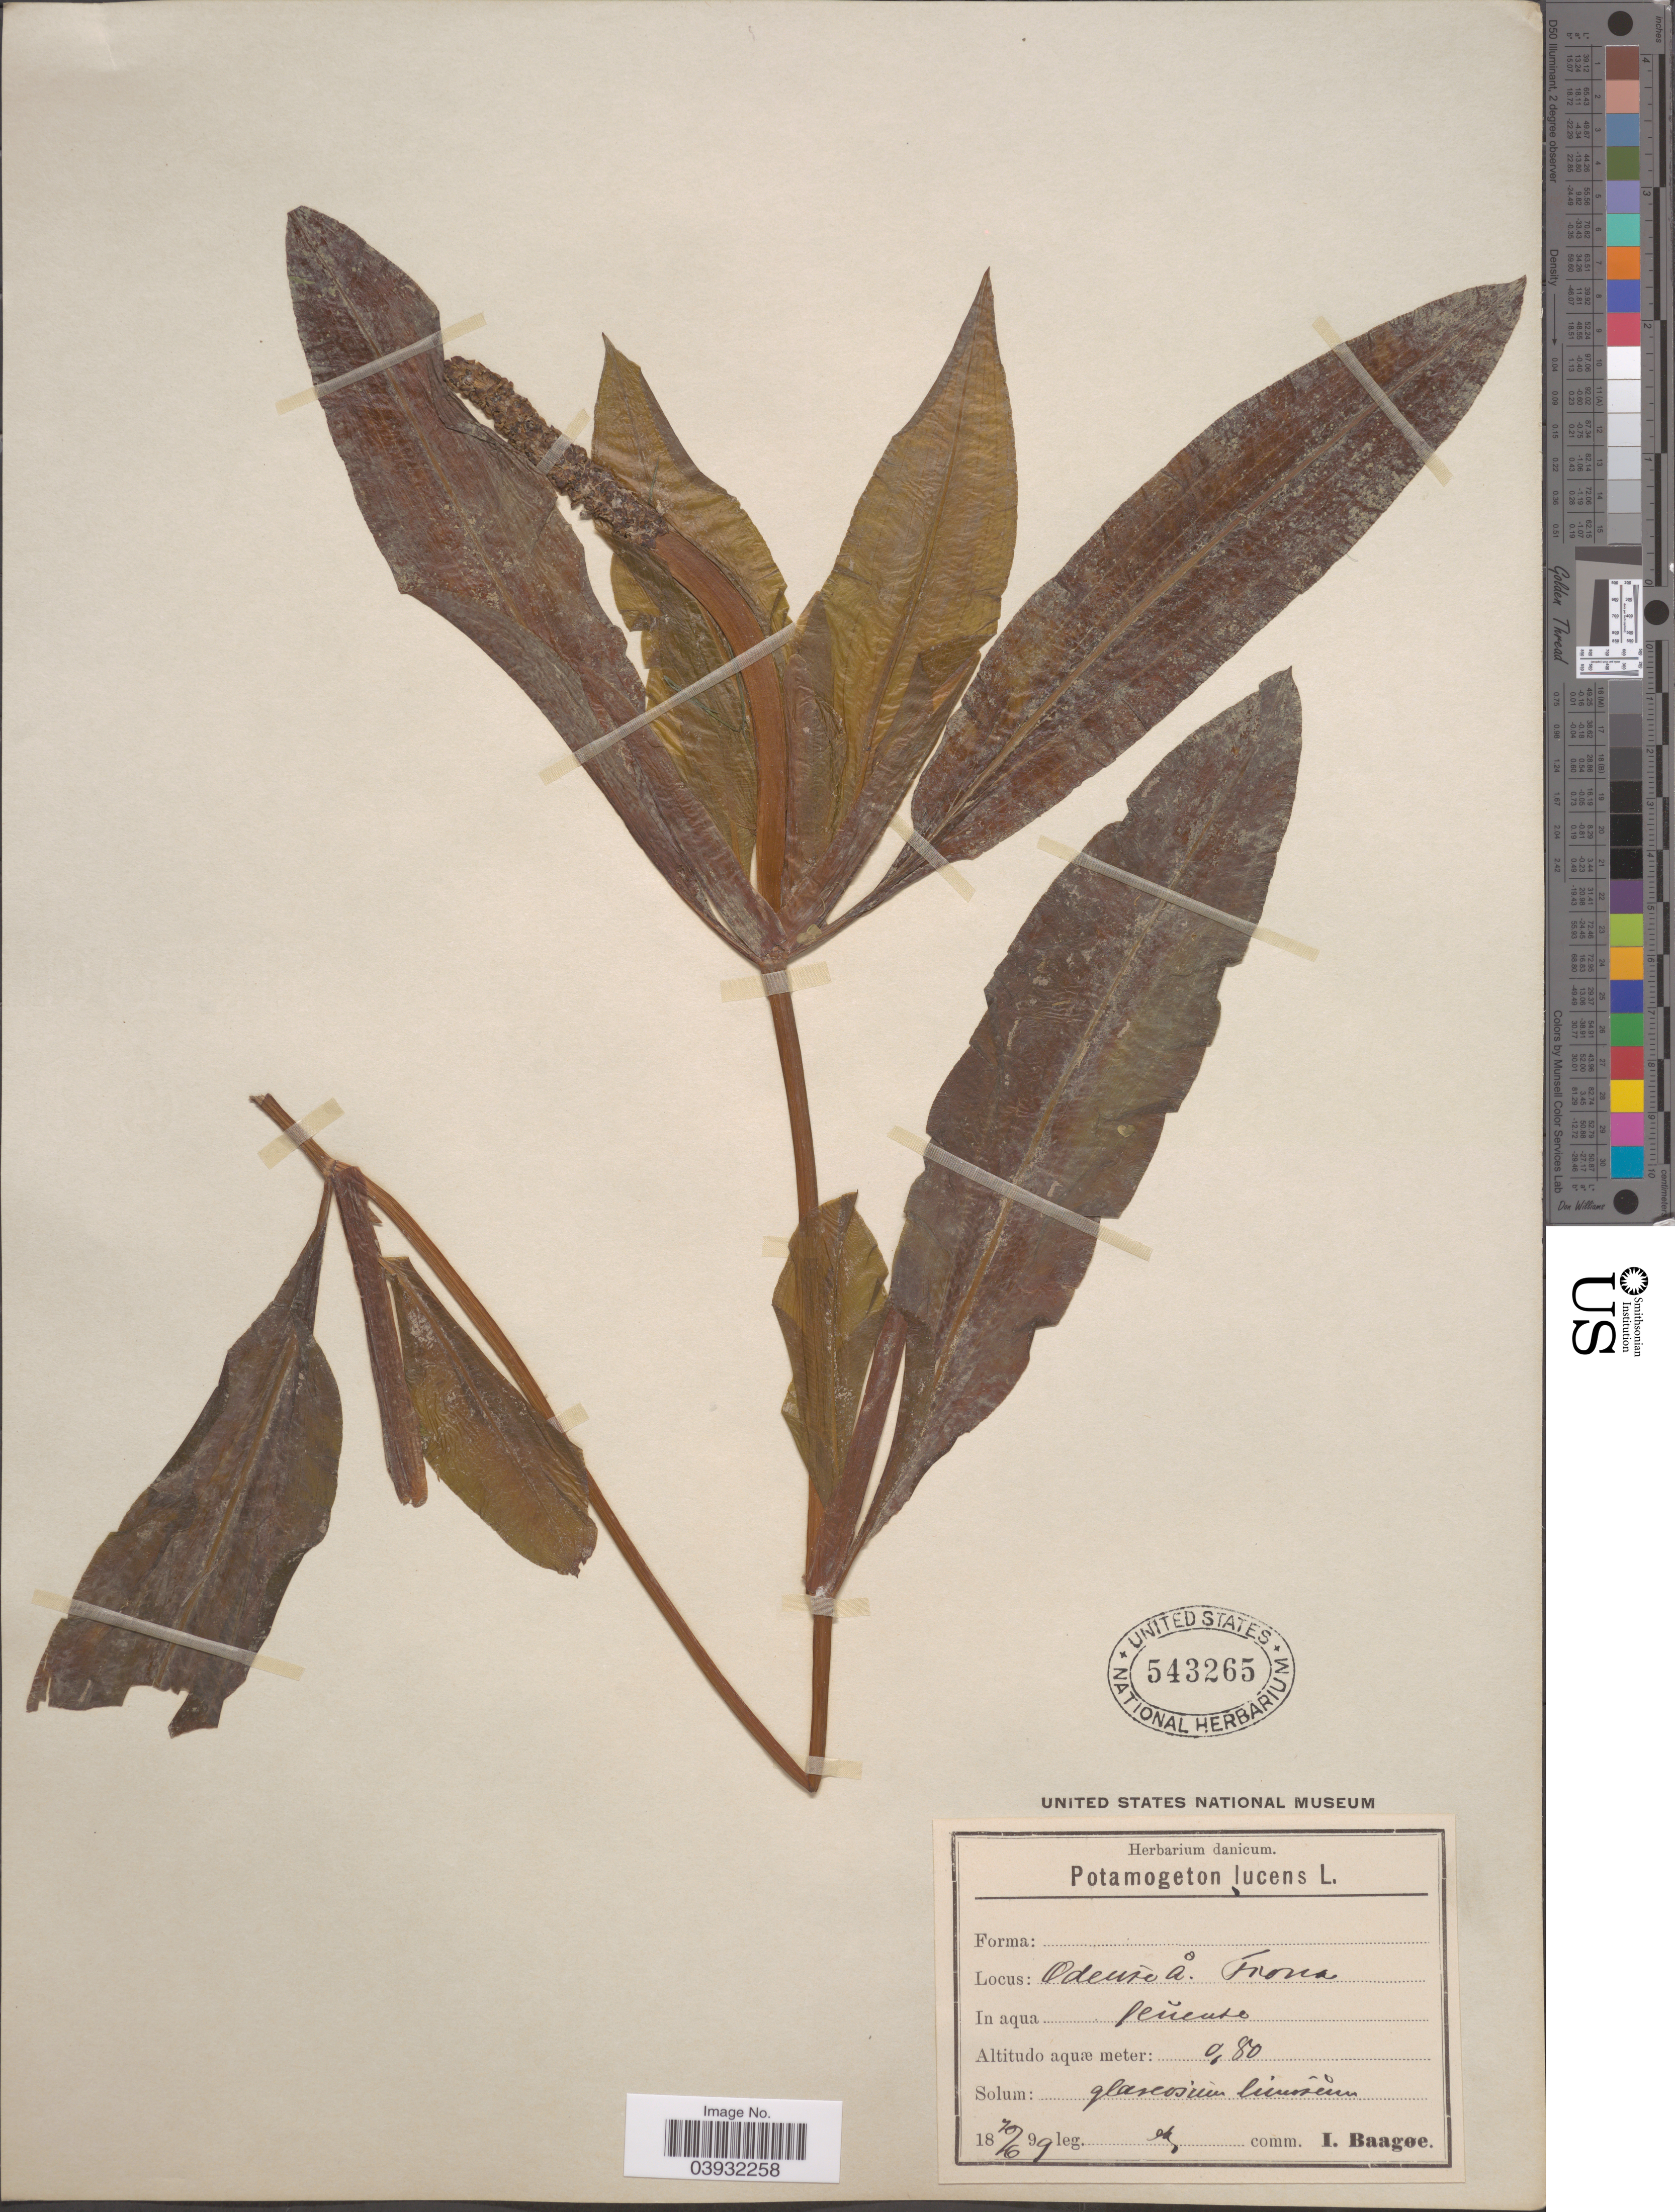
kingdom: Plantae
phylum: Tracheophyta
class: Liliopsida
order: Alismatales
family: Potamogetonaceae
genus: Potamogeton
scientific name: Potamogeton lucens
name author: L.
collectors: I. Baagøe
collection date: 1899-06-10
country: Denmark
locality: Odense å Frona.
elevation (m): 0.8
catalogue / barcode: US 543265